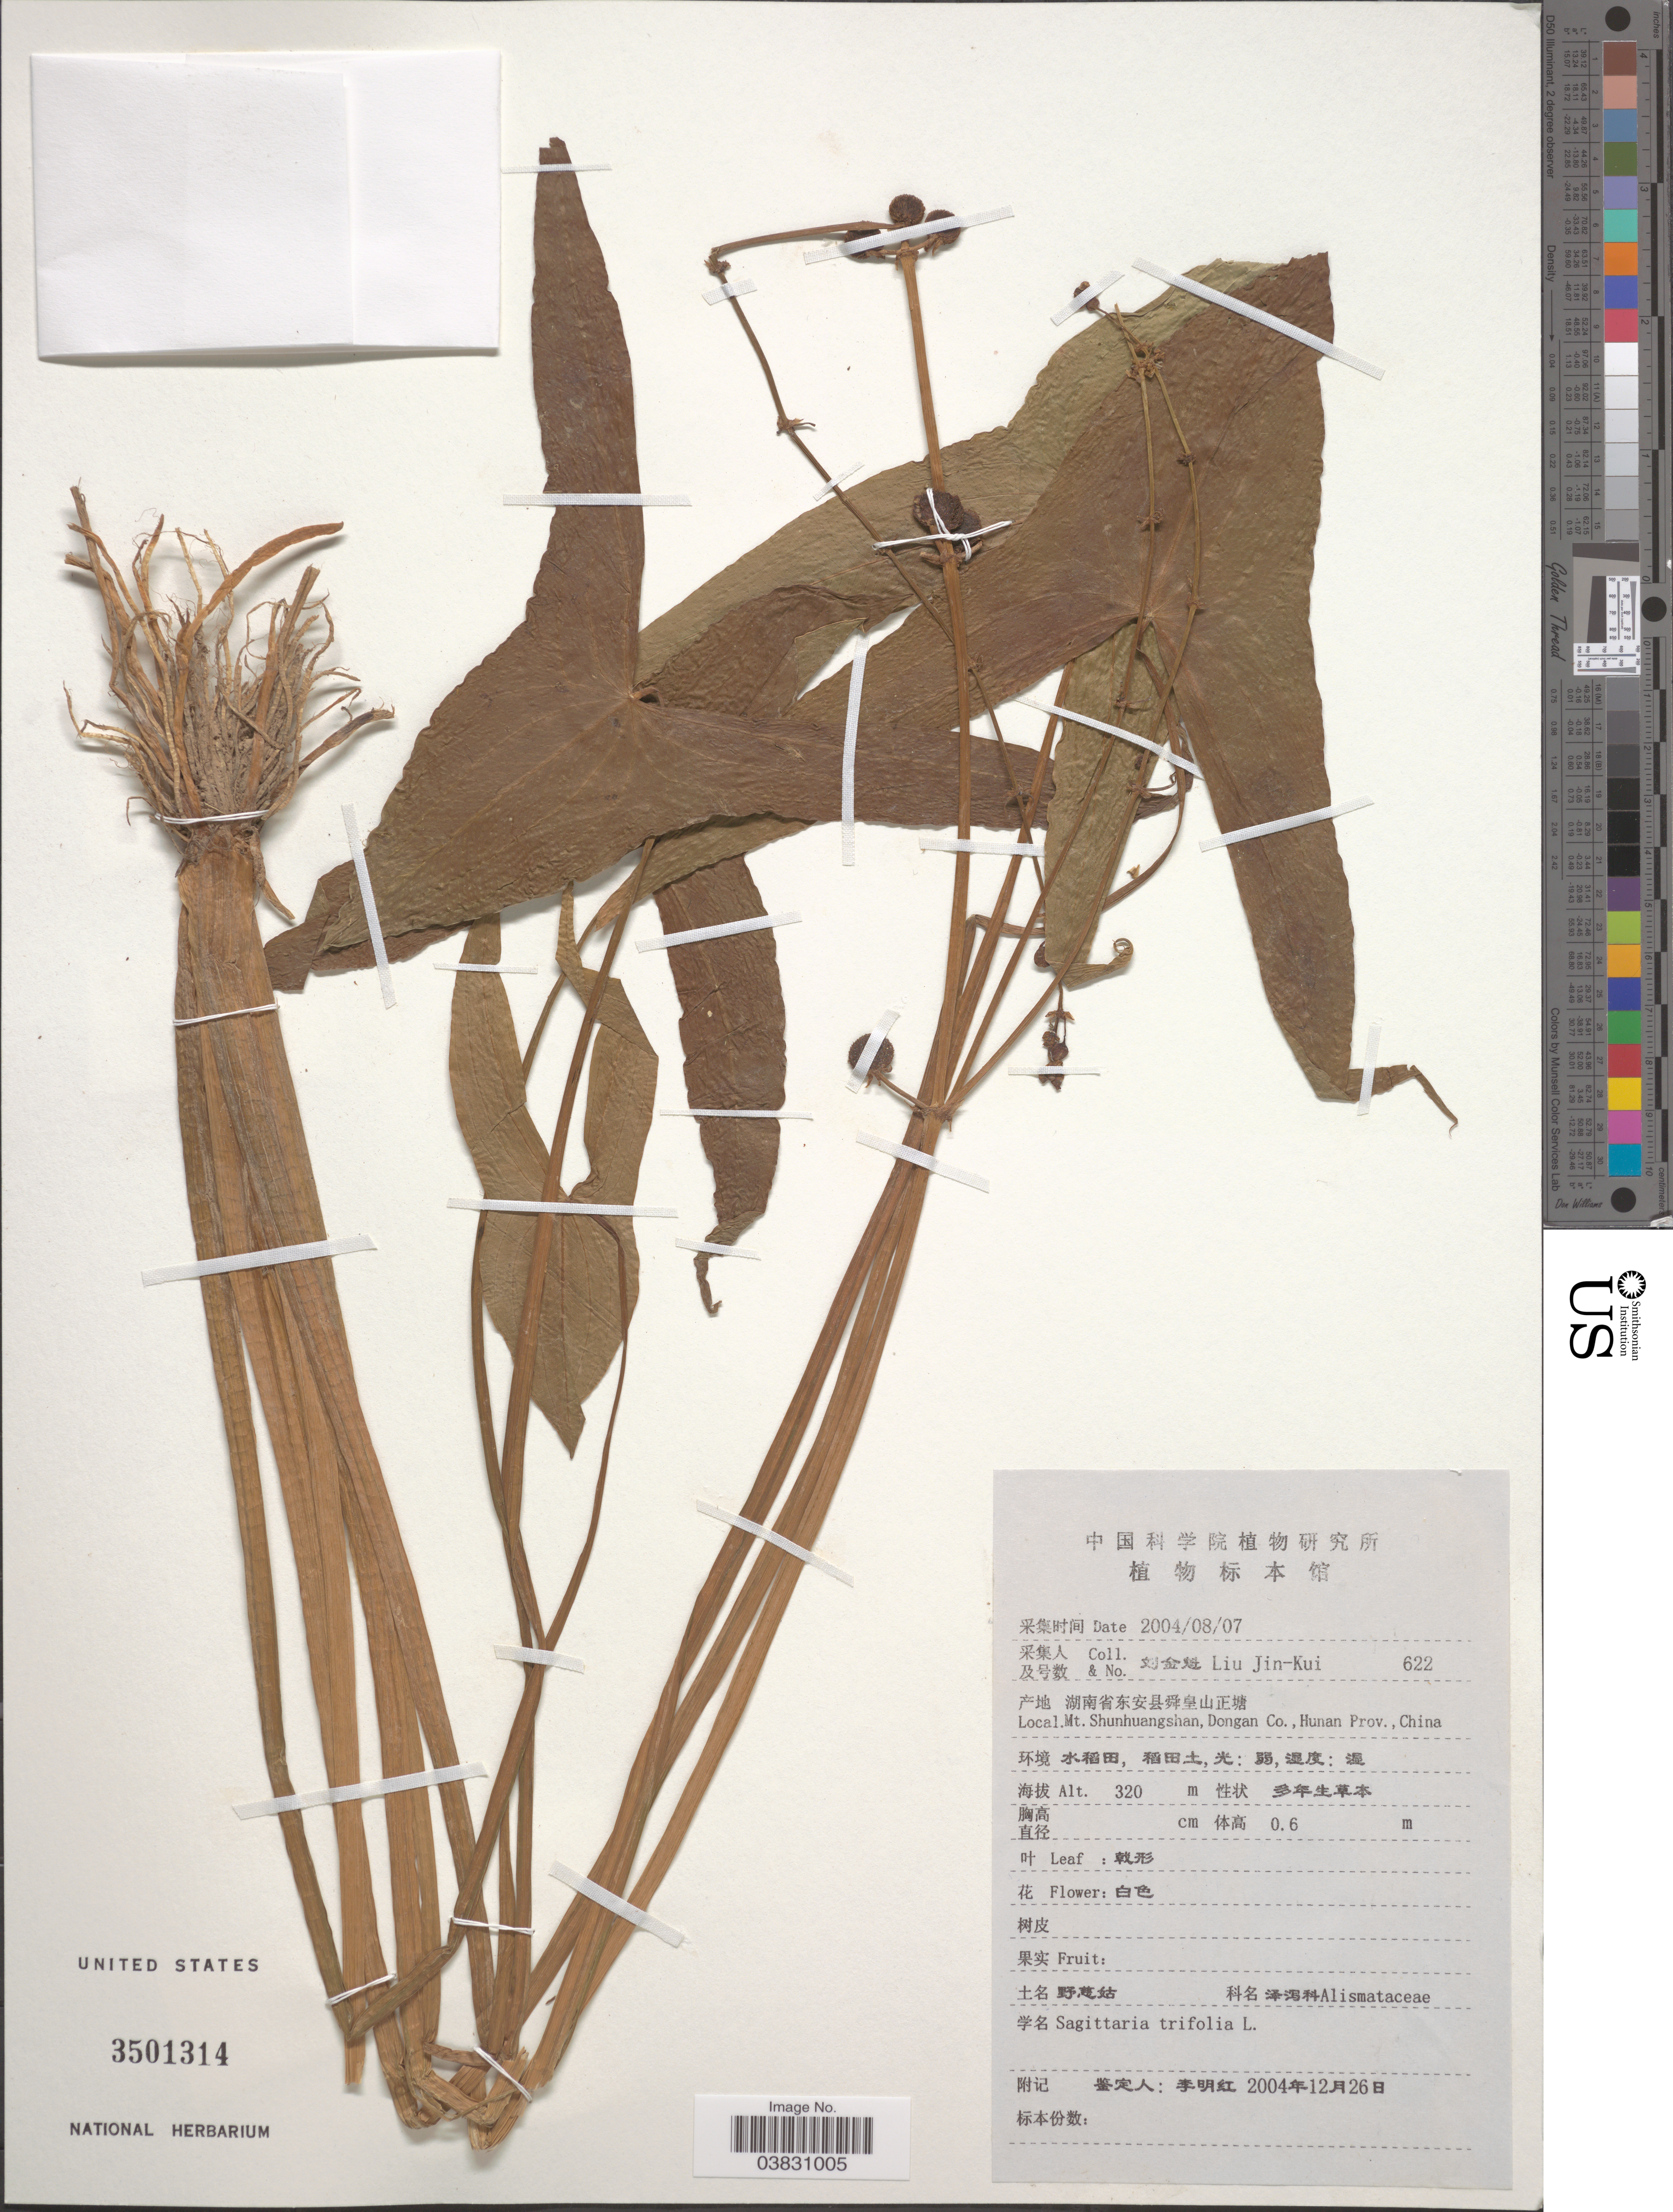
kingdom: Plantae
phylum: Tracheophyta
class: Liliopsida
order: Alismatales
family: Alismataceae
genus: Sagittaria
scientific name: Sagittaria trifolia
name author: L.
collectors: Liu Jin-Kui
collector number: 622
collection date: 2004-08-07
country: China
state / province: Hunan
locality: Mt. Shunhuangshan, Dongan Co.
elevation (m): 320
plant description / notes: Leaf tissue sampled for DNA sequencing.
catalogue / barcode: US 3501314